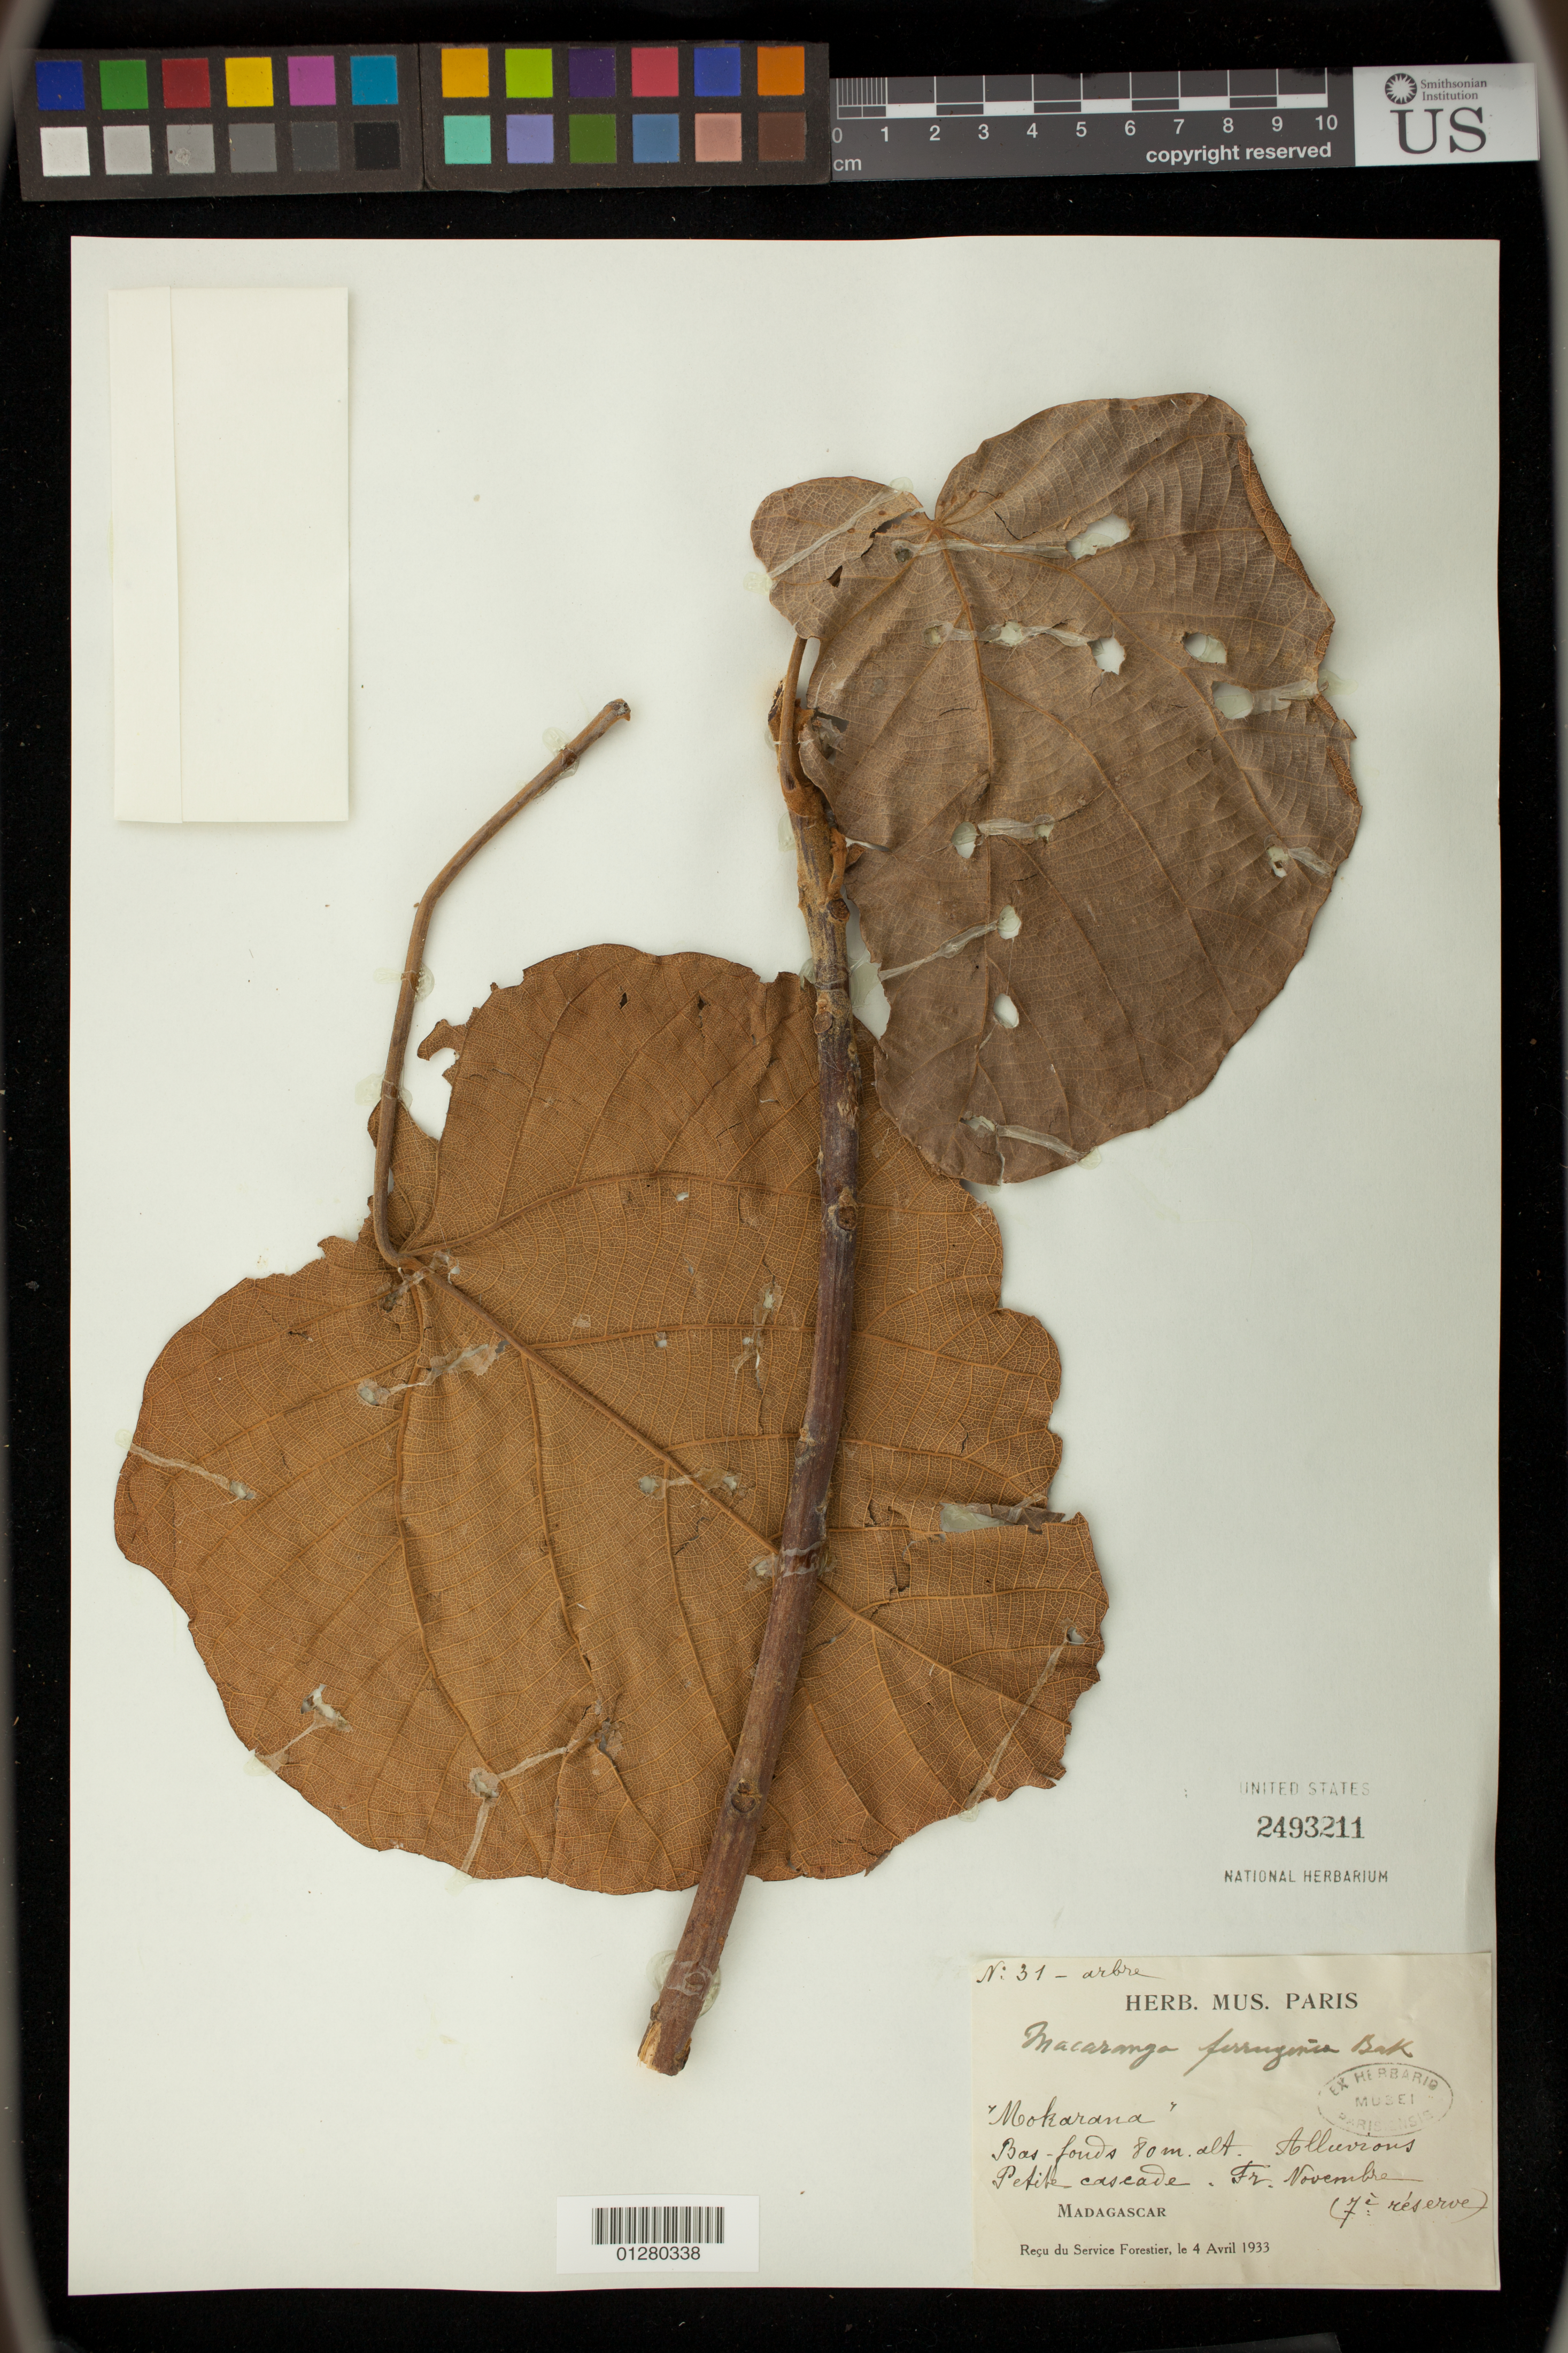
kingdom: Plantae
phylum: Tracheophyta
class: Magnoliopsida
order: Malpighiales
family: Euphorbiaceae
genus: Macaranga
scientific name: Macaranga ferruginea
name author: Baker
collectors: Service Forestier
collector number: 31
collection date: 1933-04-04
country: Madagascar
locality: Petite cascade. Fr. Novembre (Fe. reserve)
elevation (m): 80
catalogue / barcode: US 2493211